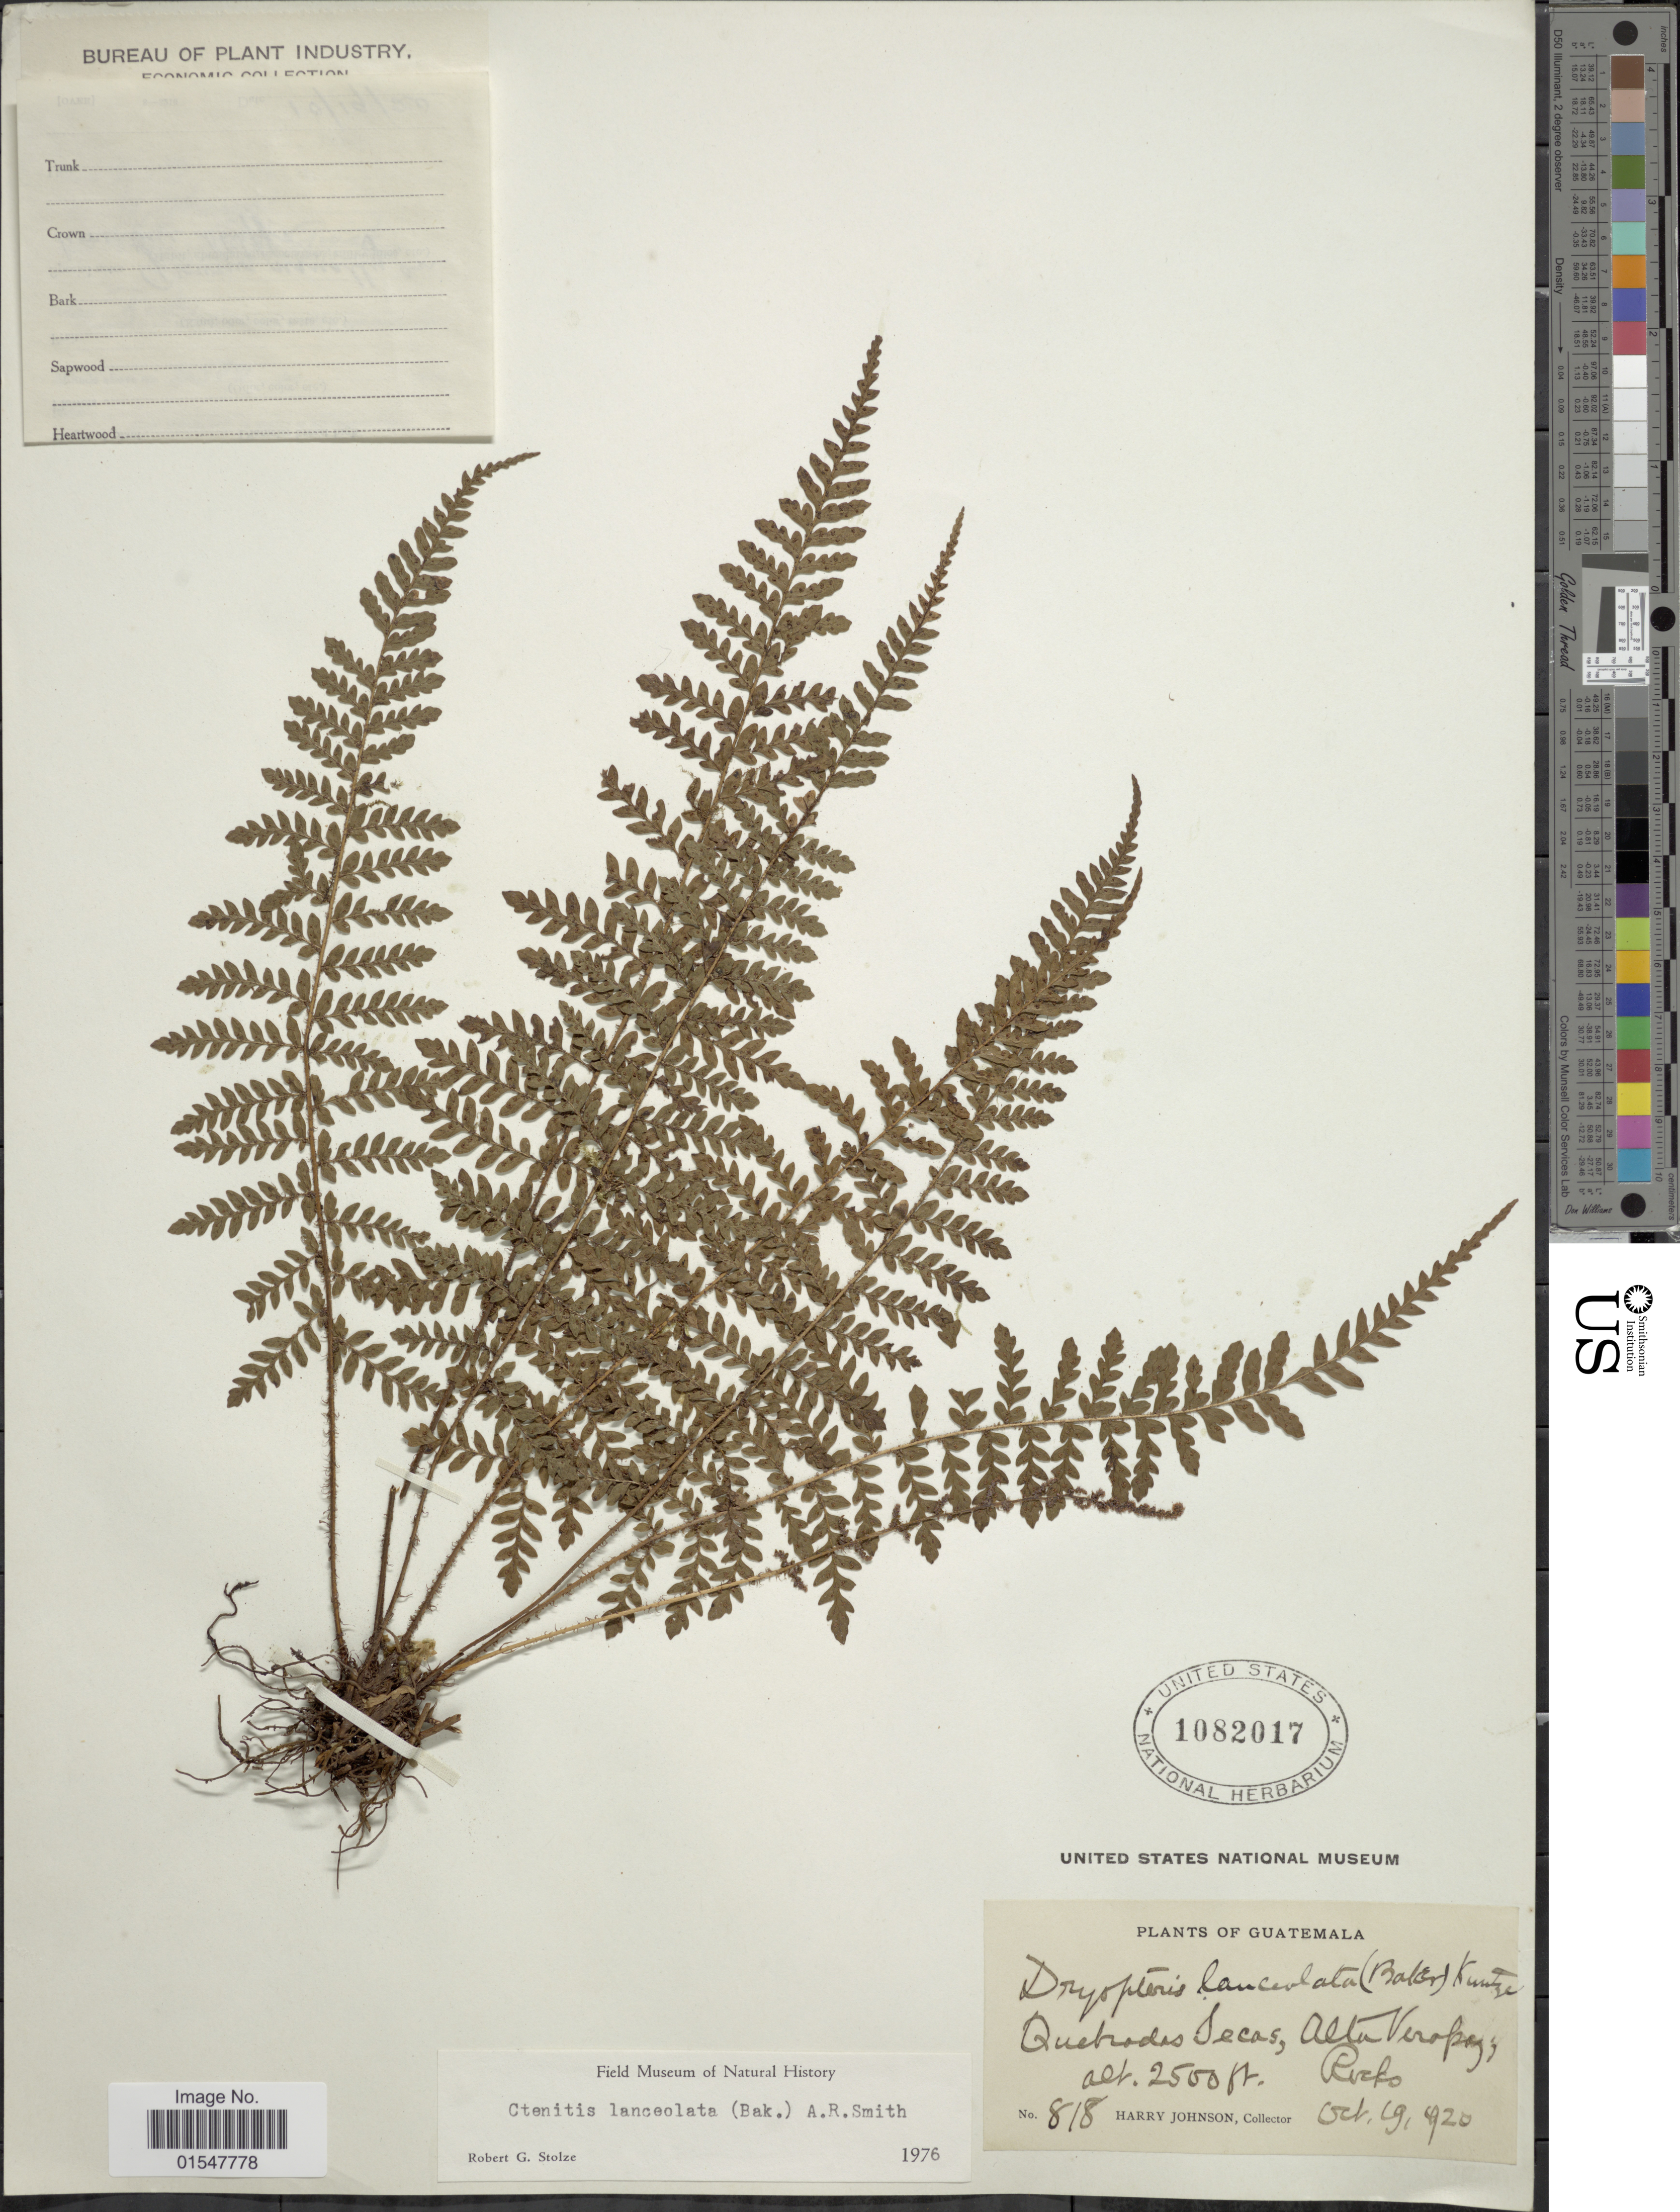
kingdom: Plantae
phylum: Tracheophyta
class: Polypodiopsida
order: Polypodiales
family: Dryopteridaceae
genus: Ctenitis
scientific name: Ctenitis lanceolata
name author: (Baker) A.R. Sm.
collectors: H. Johnson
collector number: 818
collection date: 1920-10-19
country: Guatemala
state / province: Alta Verapaz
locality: Guatemala, Quetradas Secas, Alta Verapaz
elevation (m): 762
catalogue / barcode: US 1082017